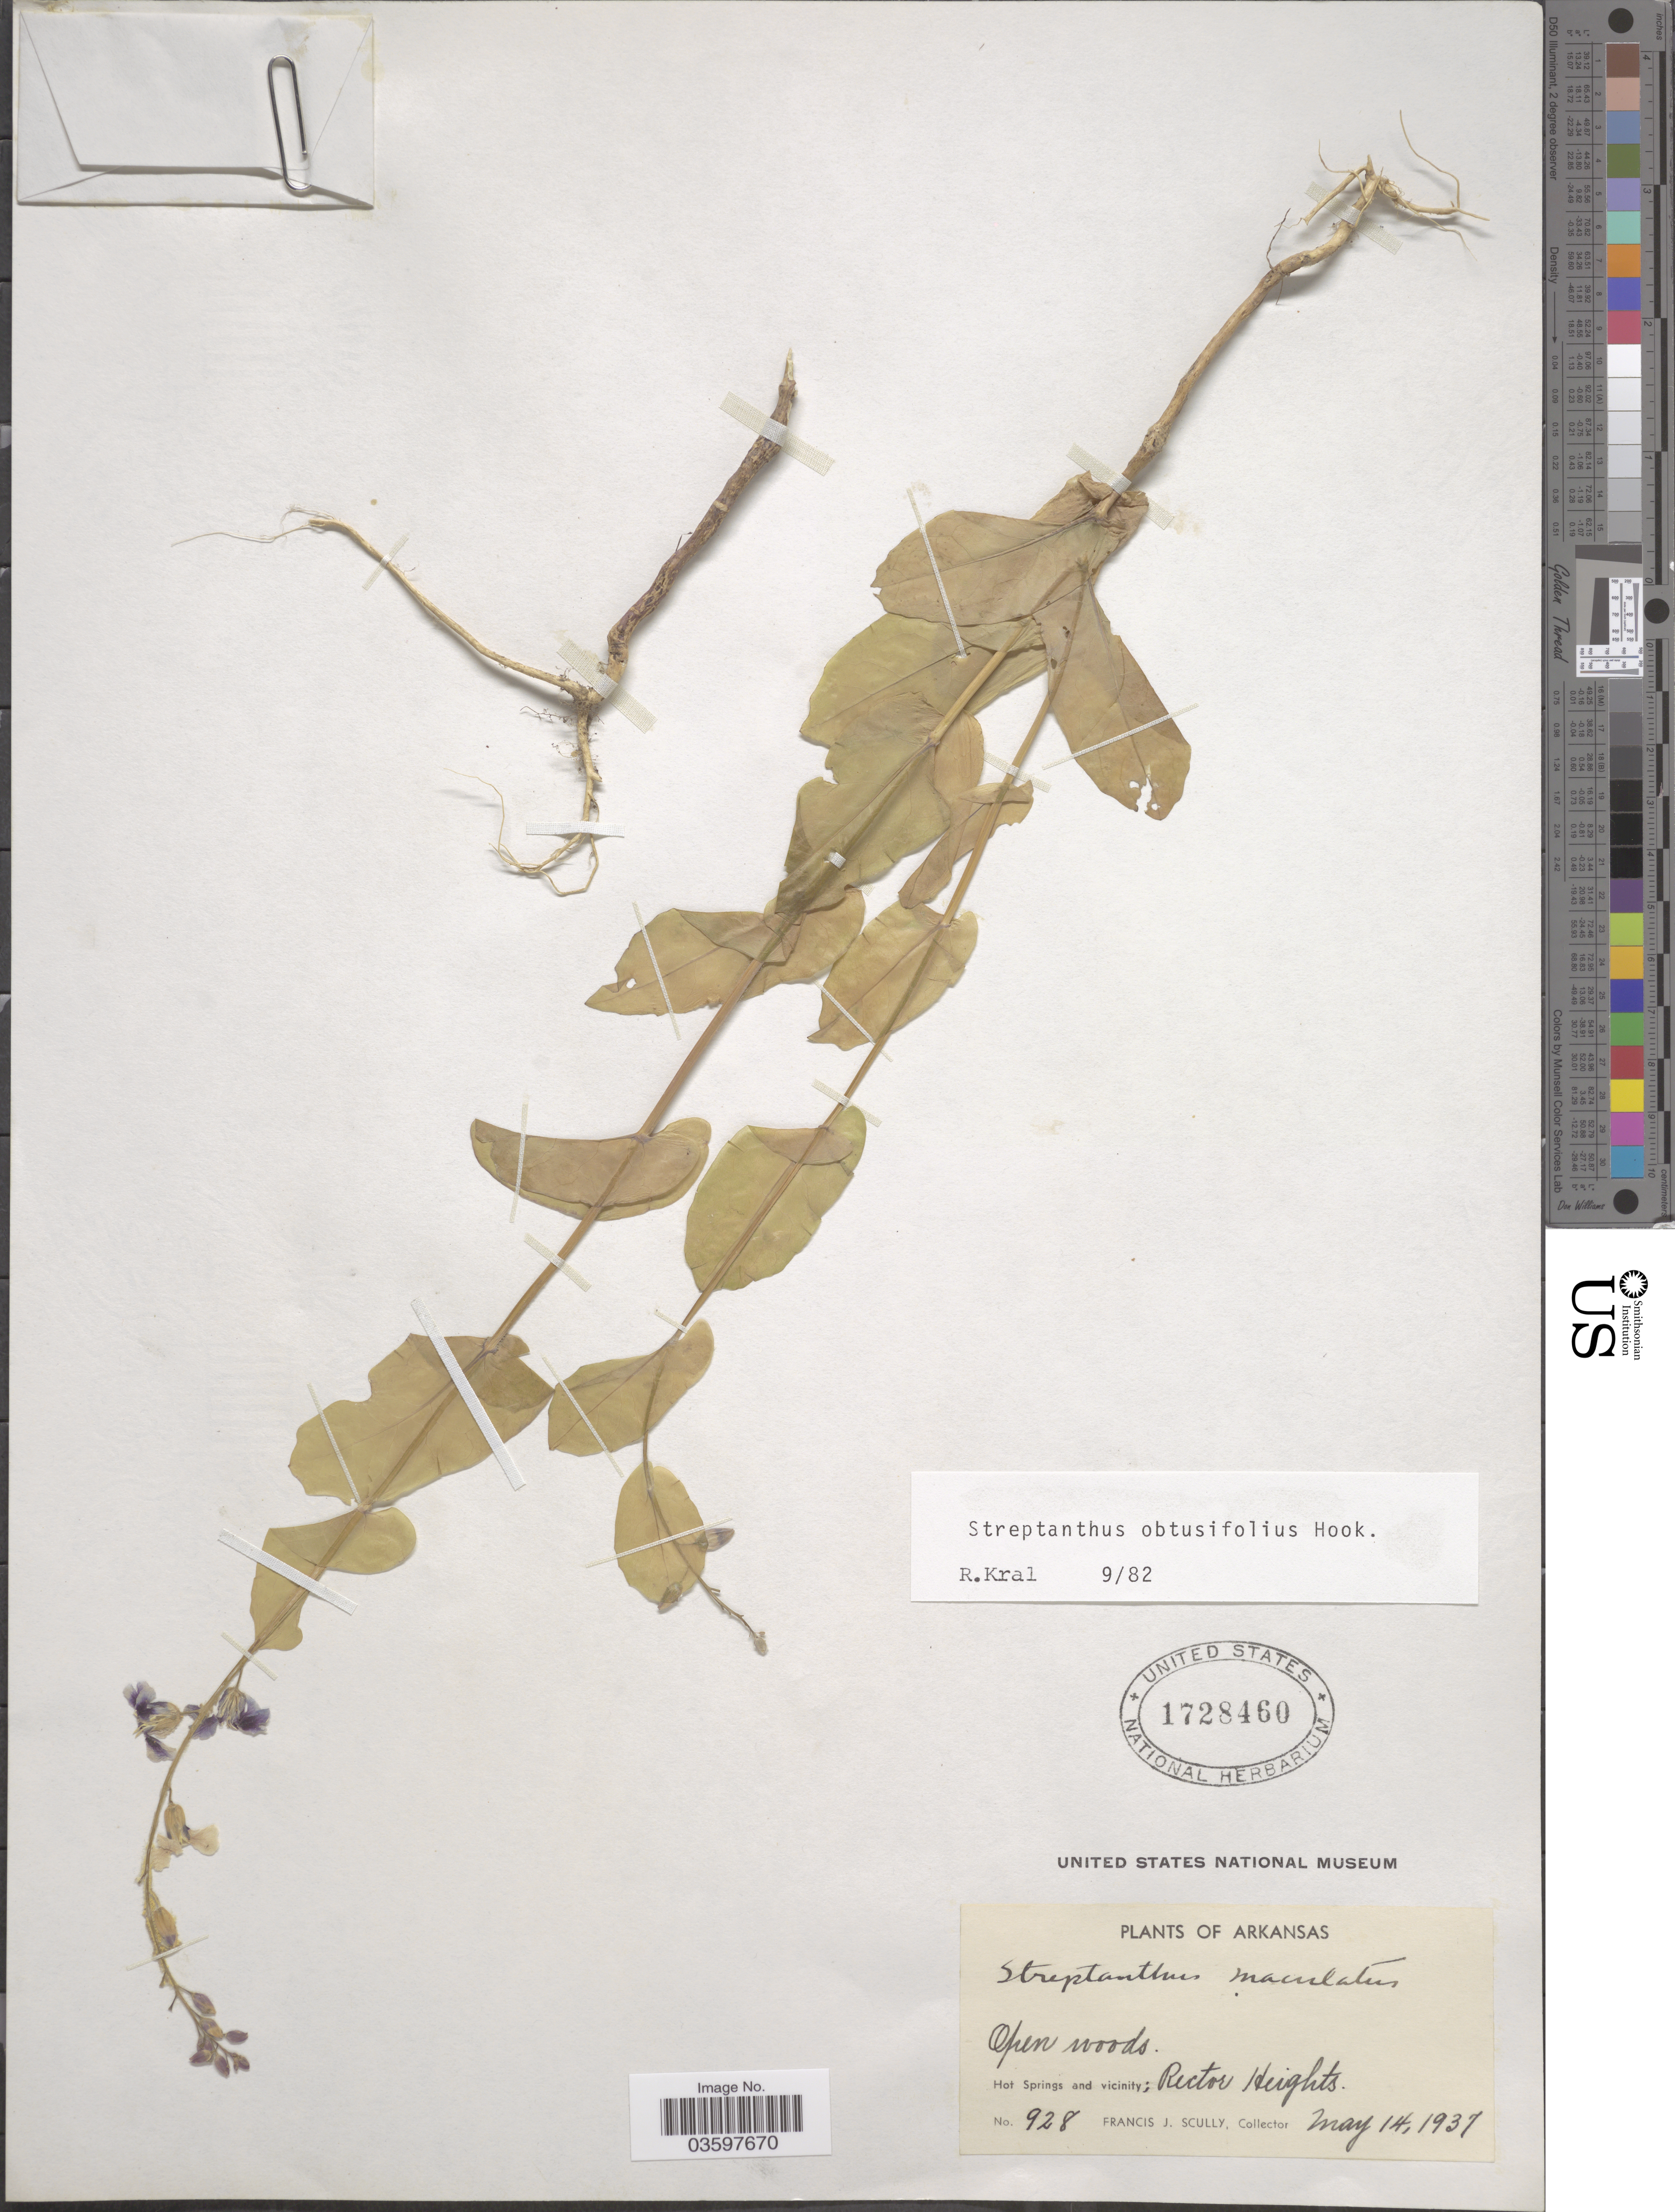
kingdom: Plantae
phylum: Tracheophyta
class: Magnoliopsida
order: Brassicales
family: Brassicaceae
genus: Streptanthus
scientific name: Streptanthus obtusifolius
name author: Hook.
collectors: F. J. Scully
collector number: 928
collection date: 1937-05-14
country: United States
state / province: Arkansas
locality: Open woods. Hot Springs and vicinity; Rector Heights.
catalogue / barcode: US 1728460